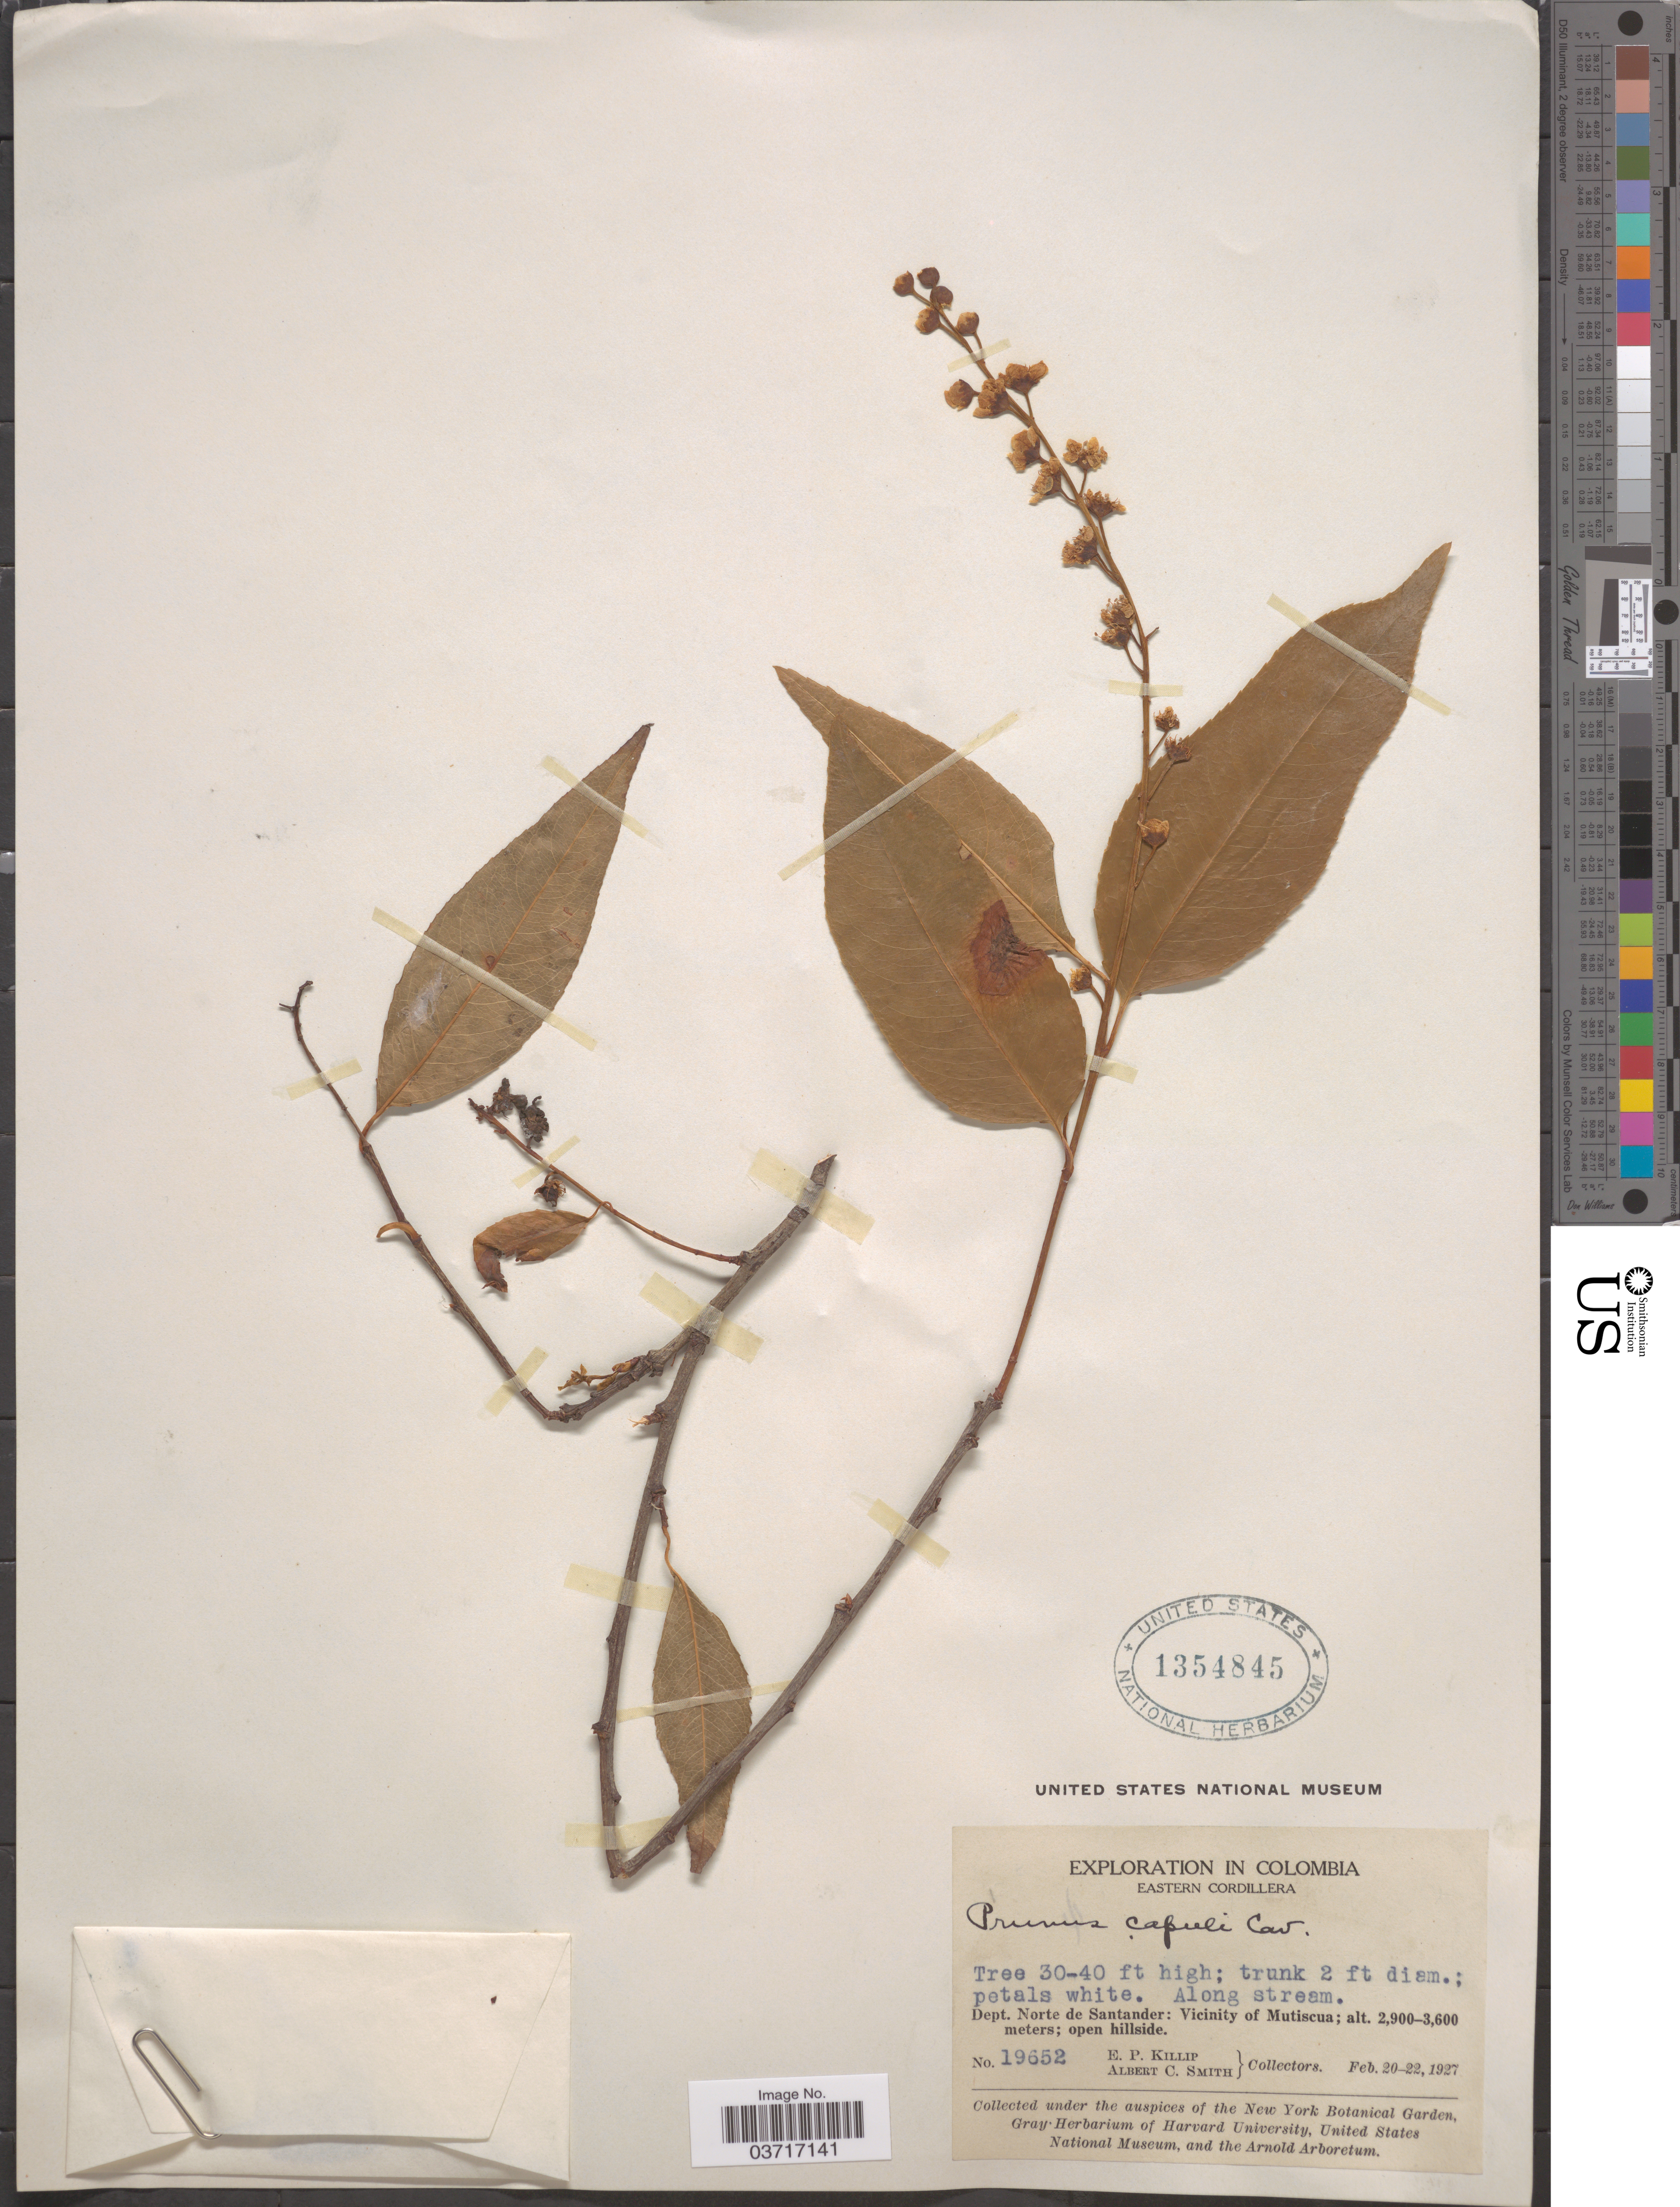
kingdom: Plantae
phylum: Tracheophyta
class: Magnoliopsida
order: Rosales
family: Rosaceae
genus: Prunus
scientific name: Prunus serotina subsp. capuli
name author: (Cav. ex Spreng.) McVaugh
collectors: E. P. Killip & A. C. Smith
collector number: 19652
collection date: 1927-02-20/1927-02-22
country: Colombia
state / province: Norte de Santander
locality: Eastern Cordillera. Dept. Norte de Santander: Vicinity of Mutiscua.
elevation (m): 2900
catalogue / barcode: US 1354845